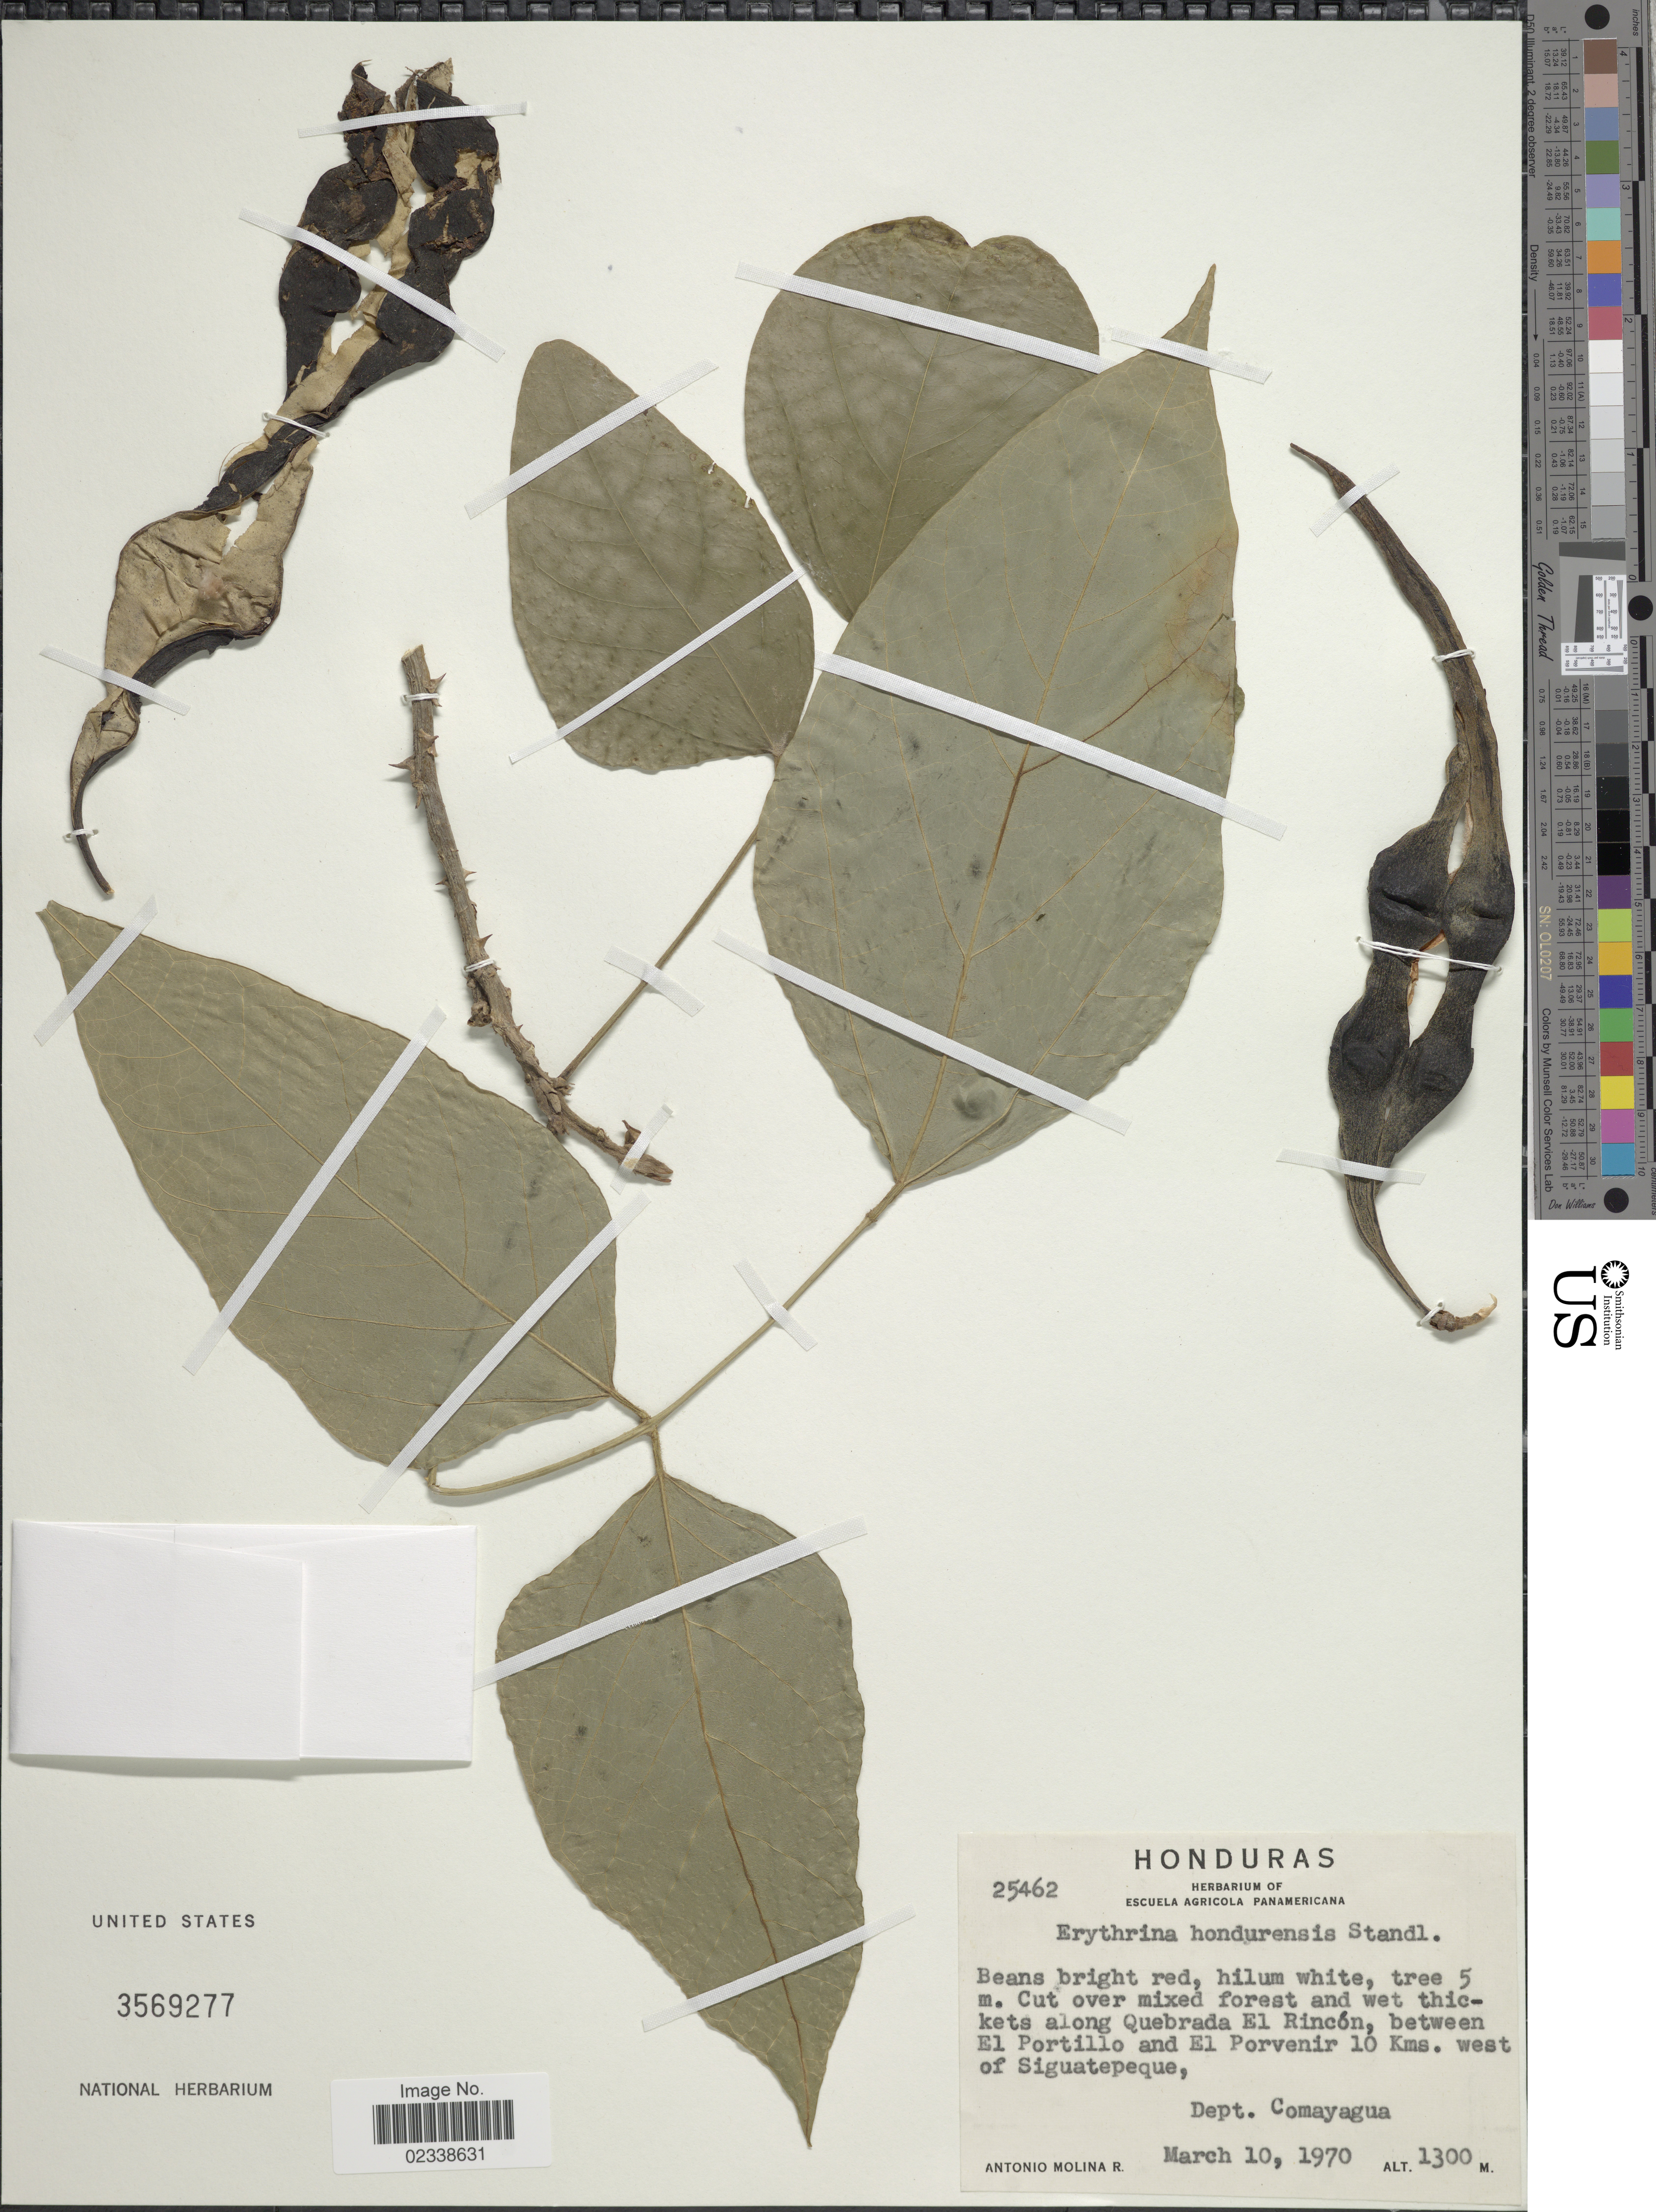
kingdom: Plantae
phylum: Tracheophyta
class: Magnoliopsida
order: Fabales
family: Fabaceae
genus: Erythrina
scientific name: Erythrina hondurensis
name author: Standl.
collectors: A. Molina R.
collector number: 25462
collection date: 1970-03-10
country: Honduras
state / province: Comayagua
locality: Along Quebrada El Rincon, between El Portillo and El Porvenir 10 kms. west of Siguatepeque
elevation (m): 1300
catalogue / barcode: US 3569277